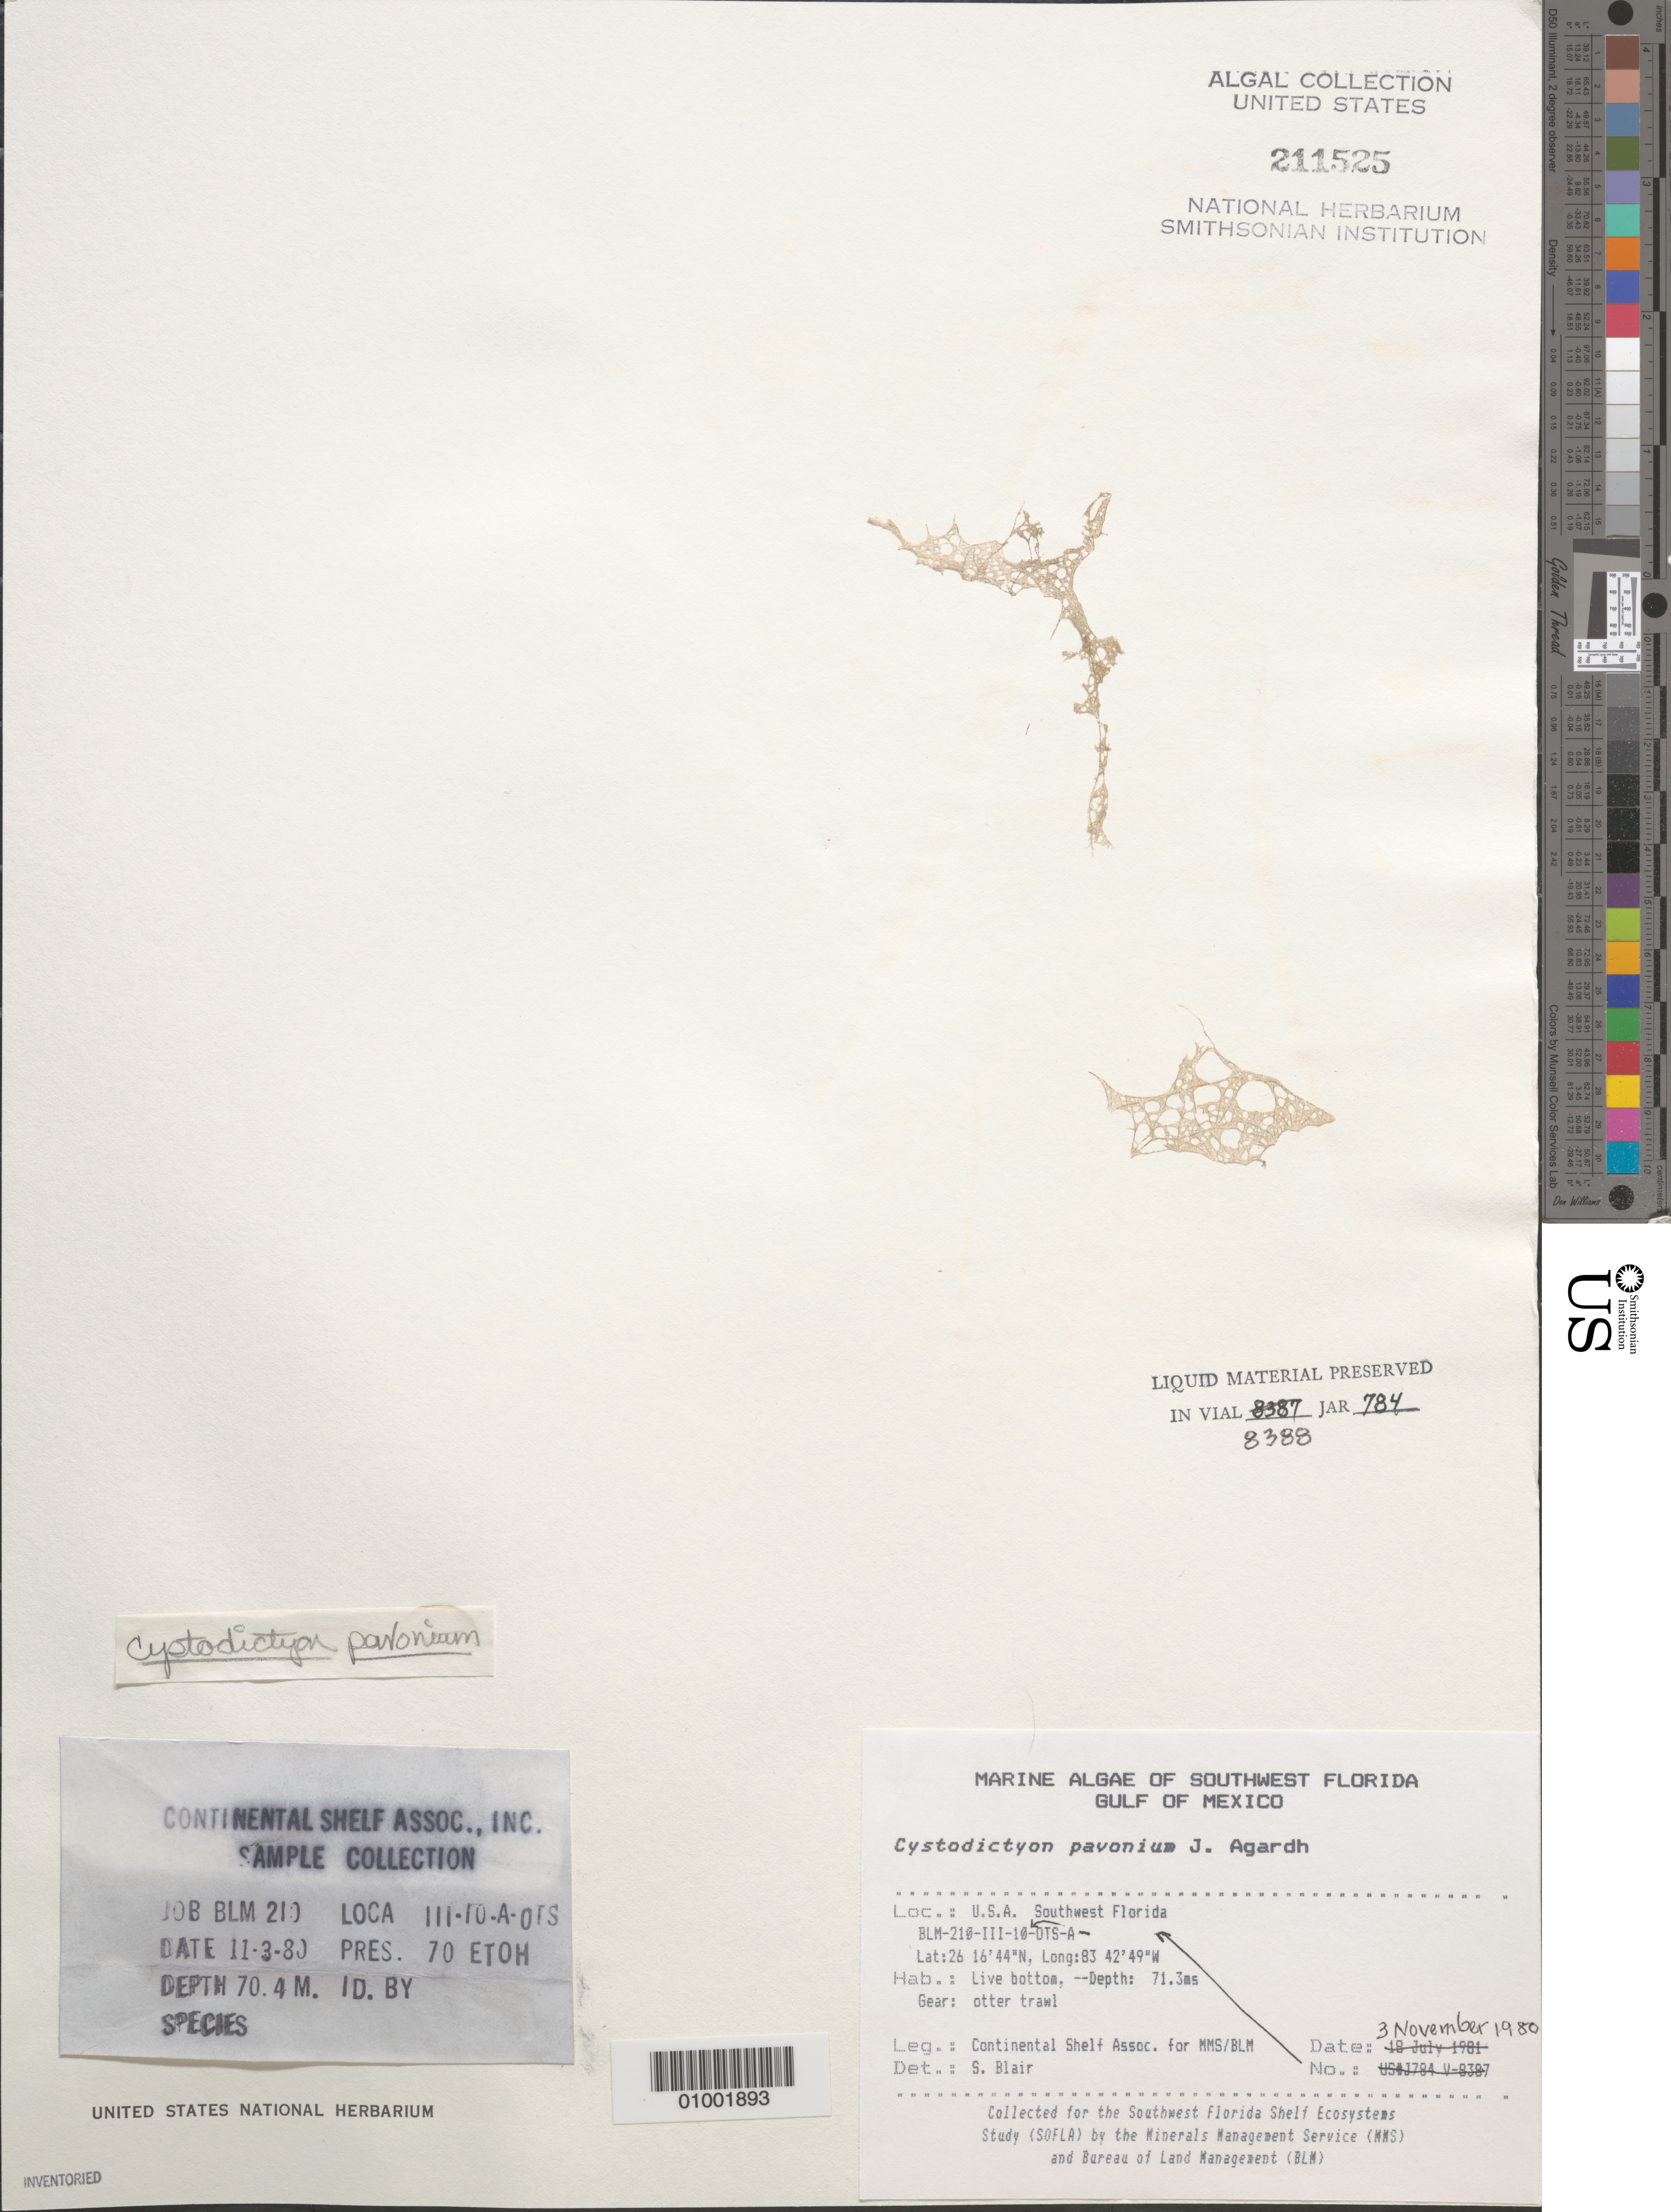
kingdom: Plantae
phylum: Chlorophyta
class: Ulvophyceae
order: Cladophorales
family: Anadyomenaceae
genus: Anadyomene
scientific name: Anadyomene pavonina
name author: (J. Agardh) J. Wille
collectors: Continental Shelf Associates for the MMS/BLM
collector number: BLM-210-III-10-A-OTS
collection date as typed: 03 Nov 1980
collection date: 1980-11-03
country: United States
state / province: Florida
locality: Gulf of Mexico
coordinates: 26 16'44"N, 83 42'49"W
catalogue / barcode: US 211525